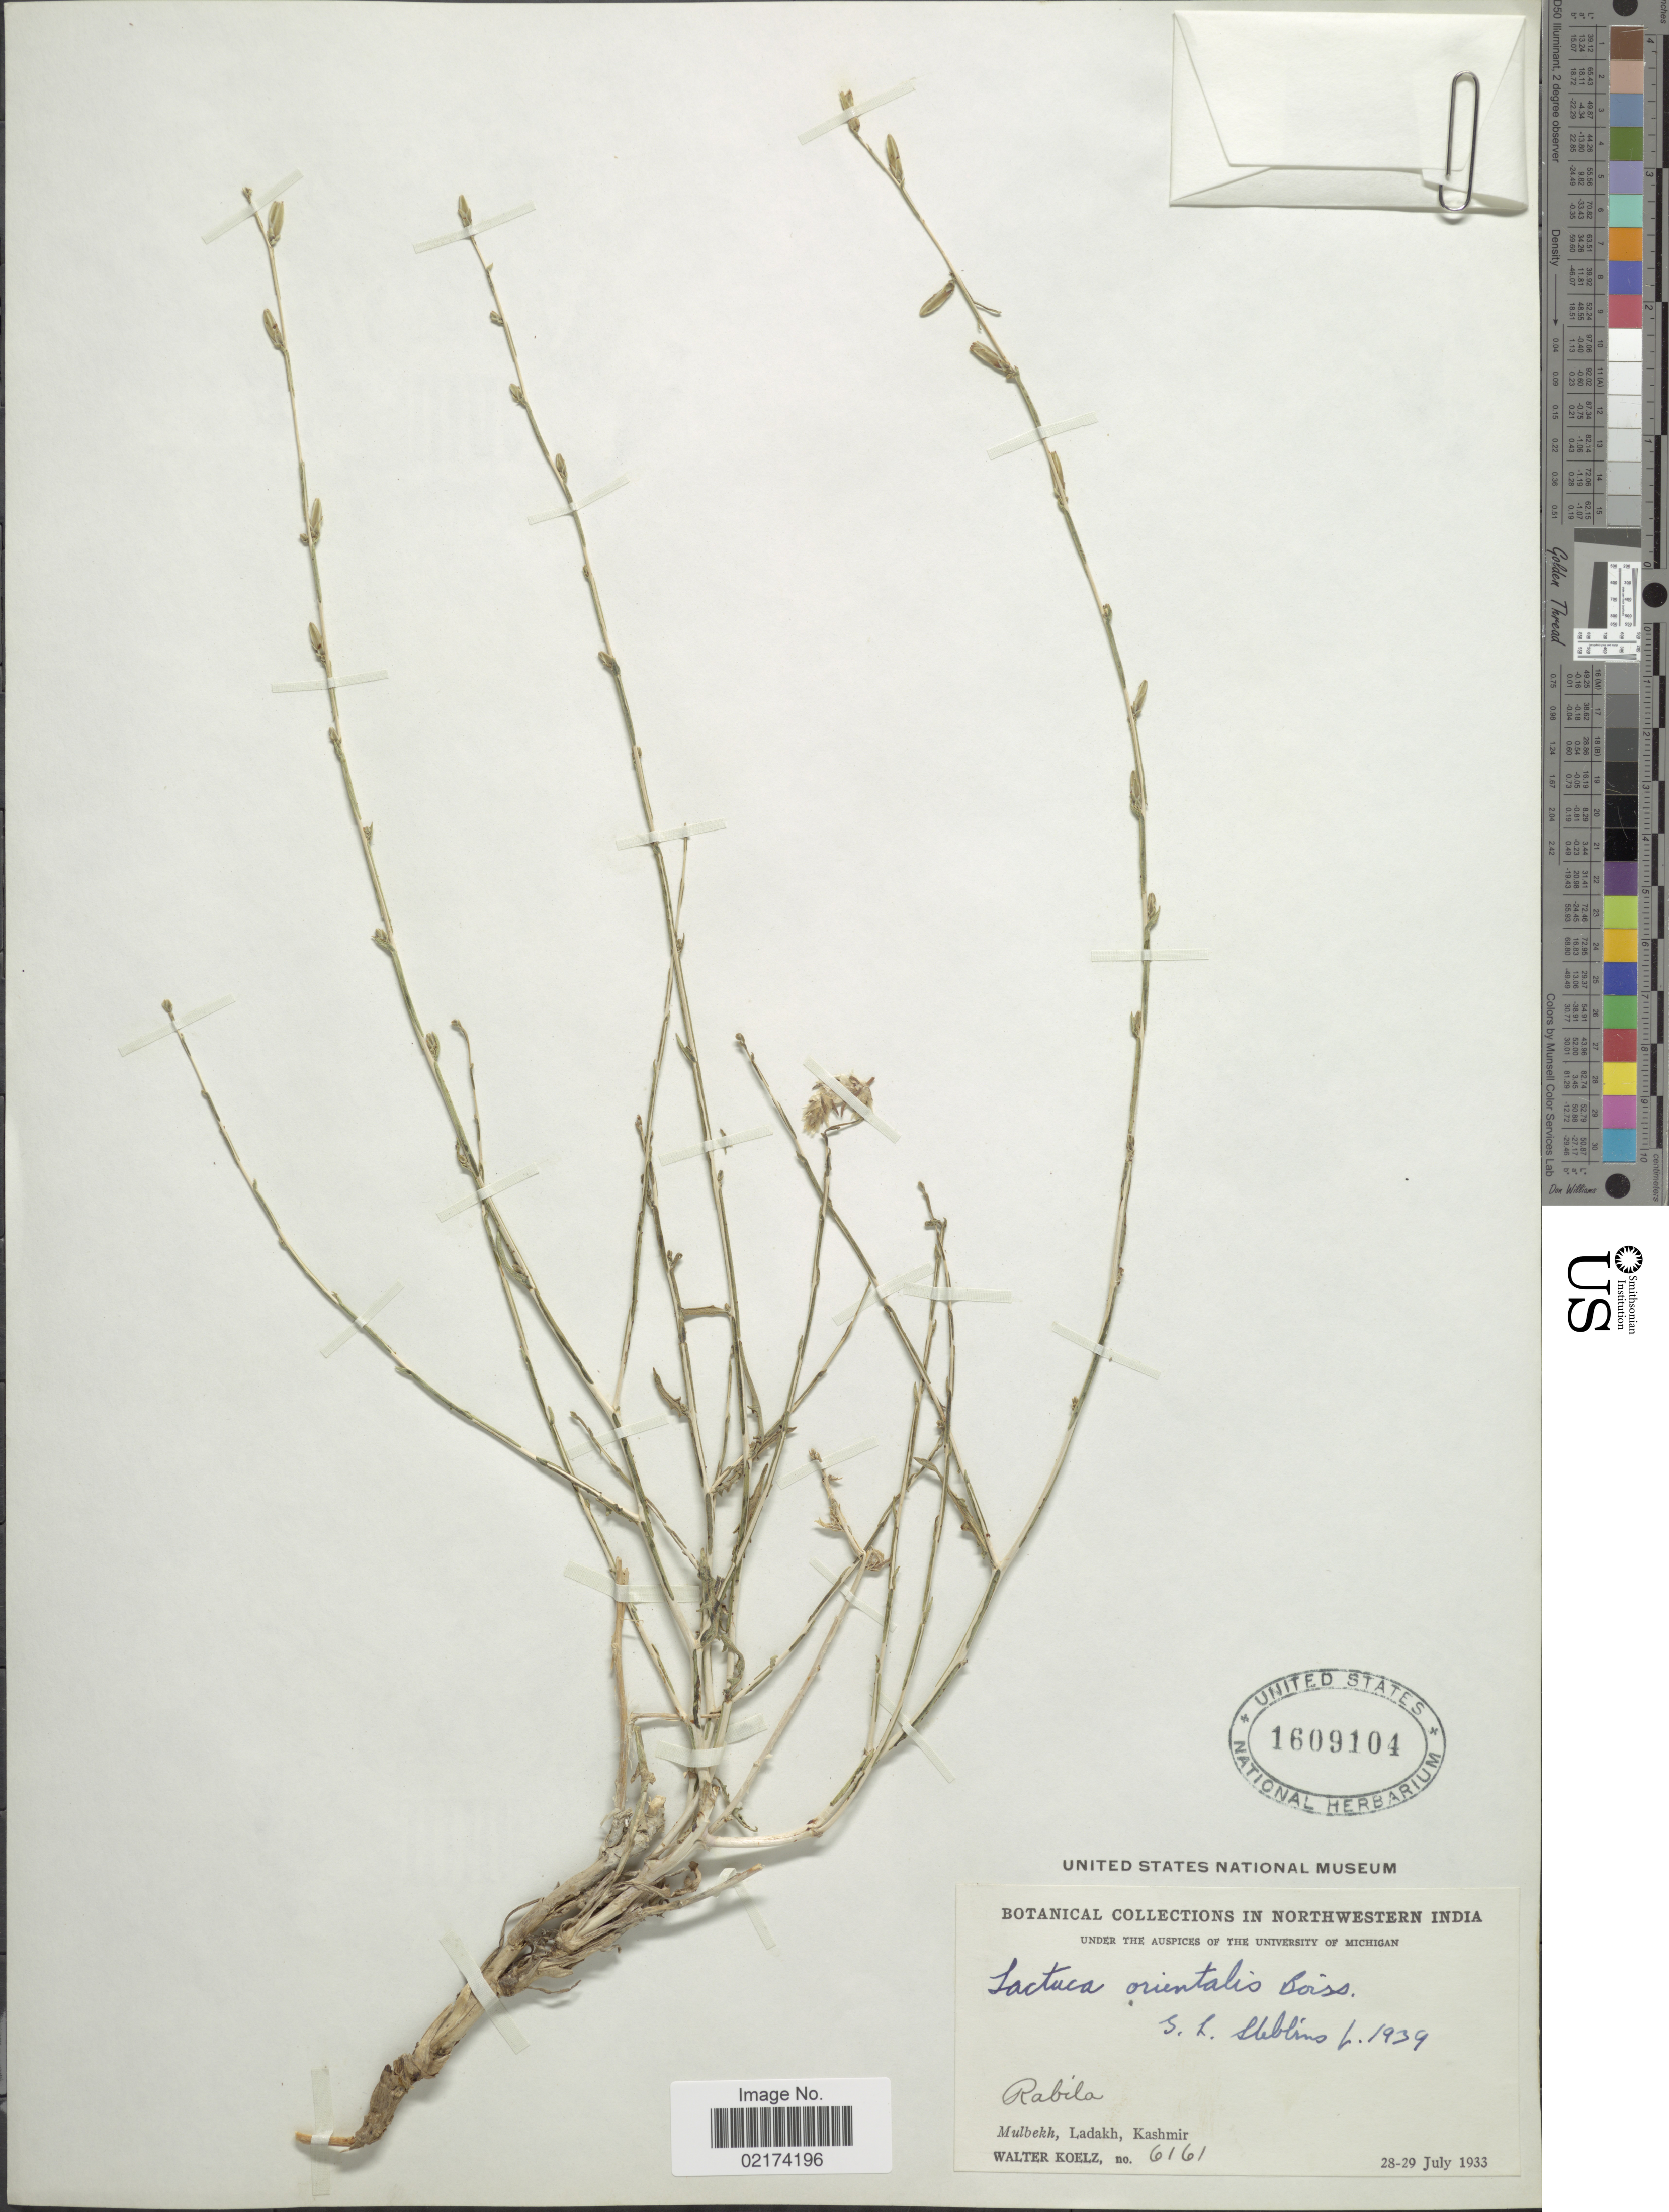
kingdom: Plantae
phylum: Tracheophyta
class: Magnoliopsida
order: Asterales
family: Asteraceae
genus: Lactuca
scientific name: Lactuca orientalis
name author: (Boiss.) Boiss.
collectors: W. N. Koelz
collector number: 6161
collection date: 1933-07-28/1933-07-29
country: India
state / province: Jammu and Kashmir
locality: Northwestern India, Rabila, Mulbekh, Ladakh, Kashmir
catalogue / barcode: US 1609104